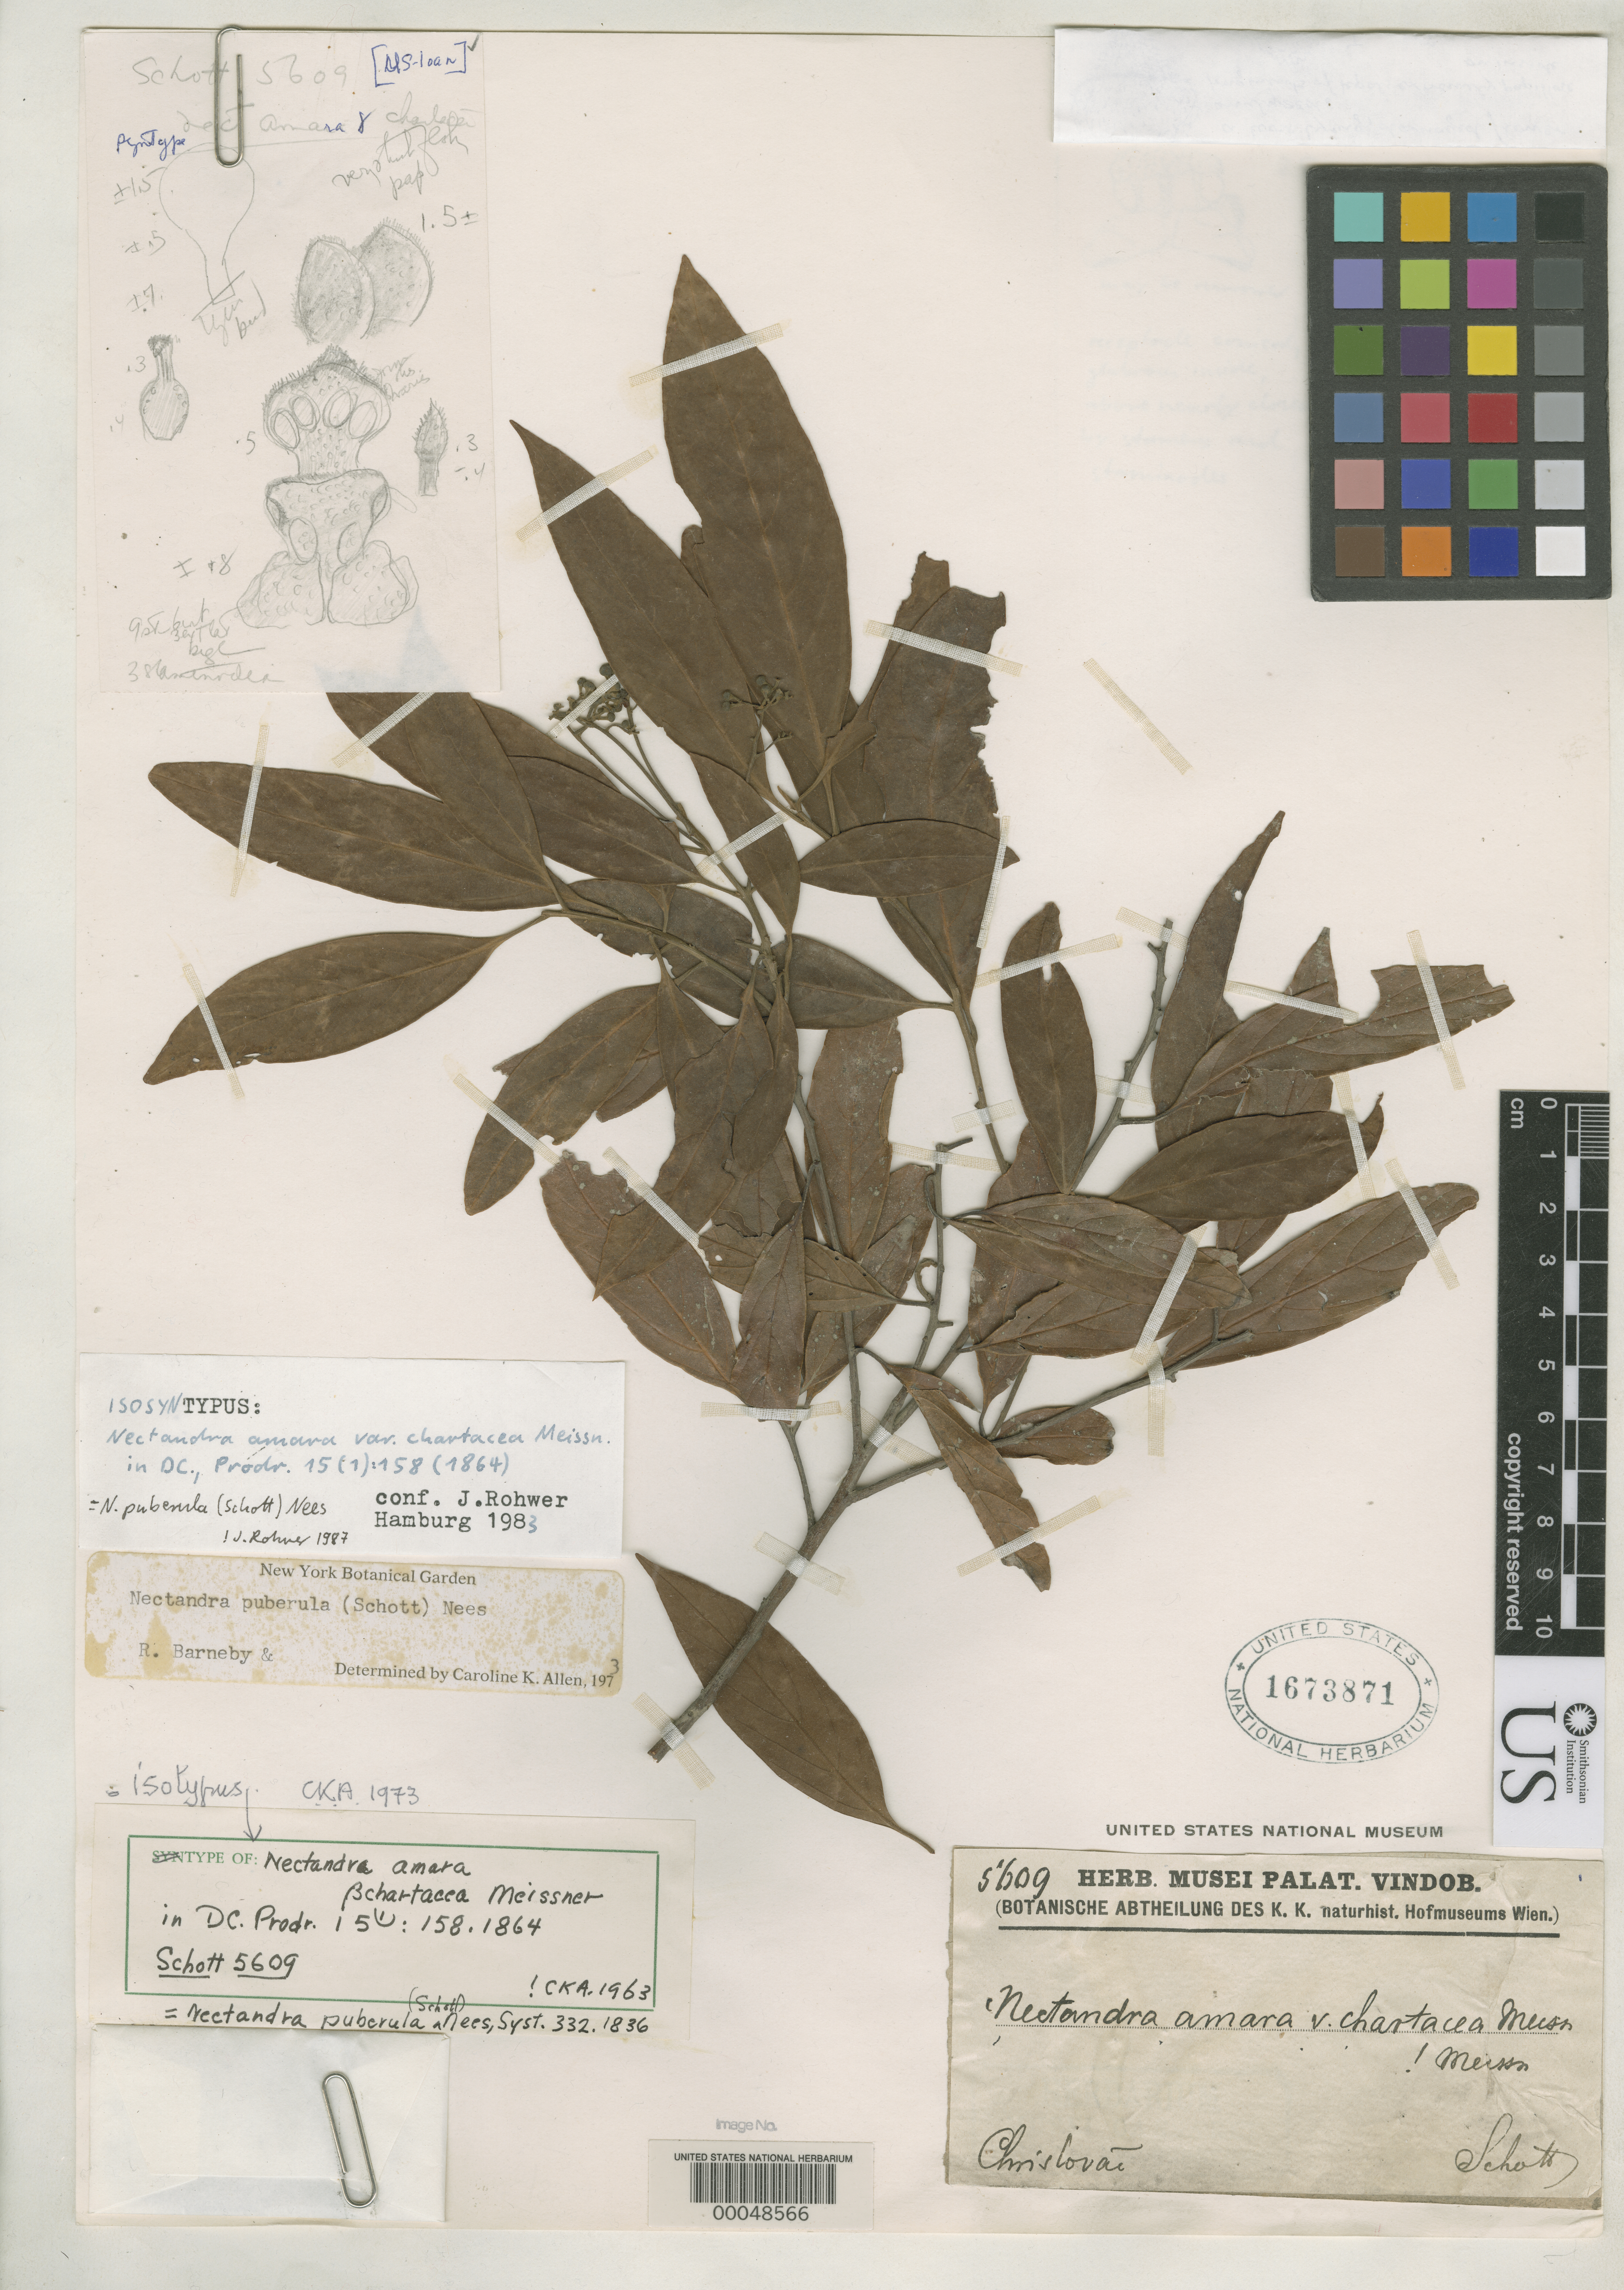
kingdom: Plantae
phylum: Tracheophyta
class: Magnoliopsida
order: Laurales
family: Lauraceae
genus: Nectandra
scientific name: Nectandra amara var. chartacea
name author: Meisn. in DC.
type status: Isolectotype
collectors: H. W. Schott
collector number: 5609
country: Brazil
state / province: Rio de Janeiro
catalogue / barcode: US 1673871